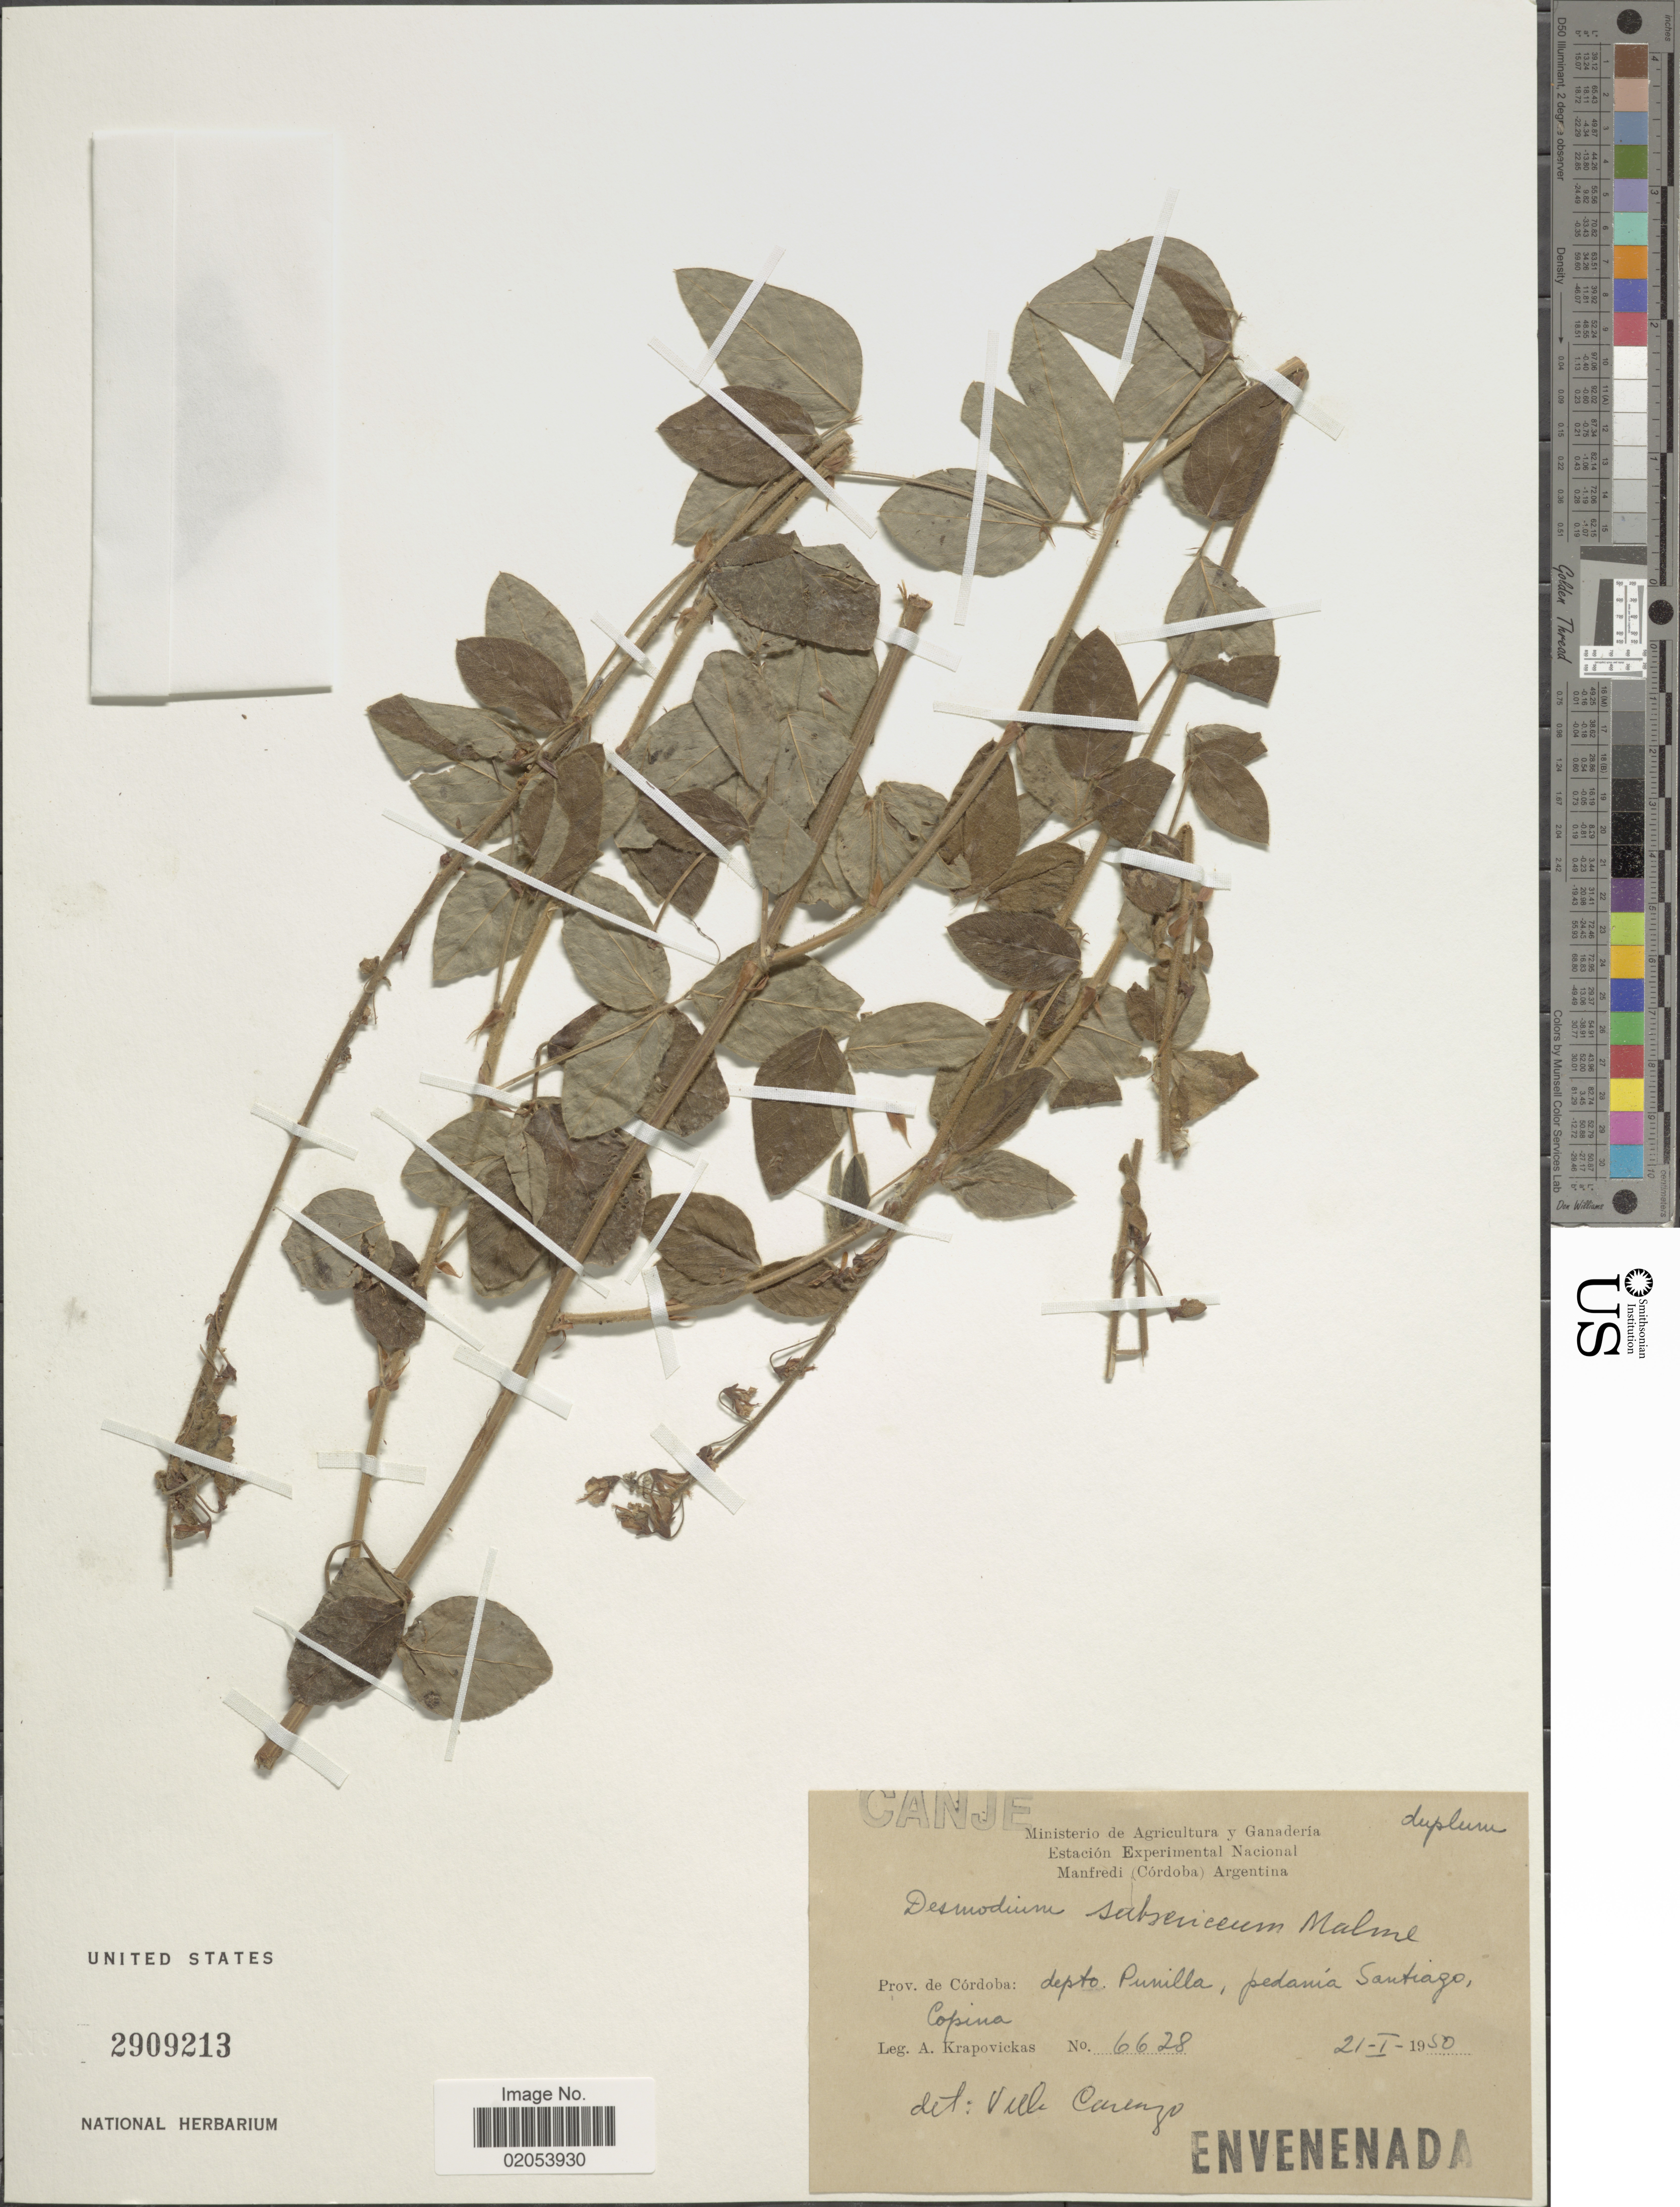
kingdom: Plantae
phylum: Tracheophyta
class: Magnoliopsida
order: Fabales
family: Fabaceae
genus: Desmodium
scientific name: Desmodium subsericeum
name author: Malme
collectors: A. Krapovickas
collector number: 6628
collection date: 1950-01-21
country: Argentina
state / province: Cordoba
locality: Manfredi ( Cordoba). depto Punilla, pedamia Santiago, Copina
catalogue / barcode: US 2909213